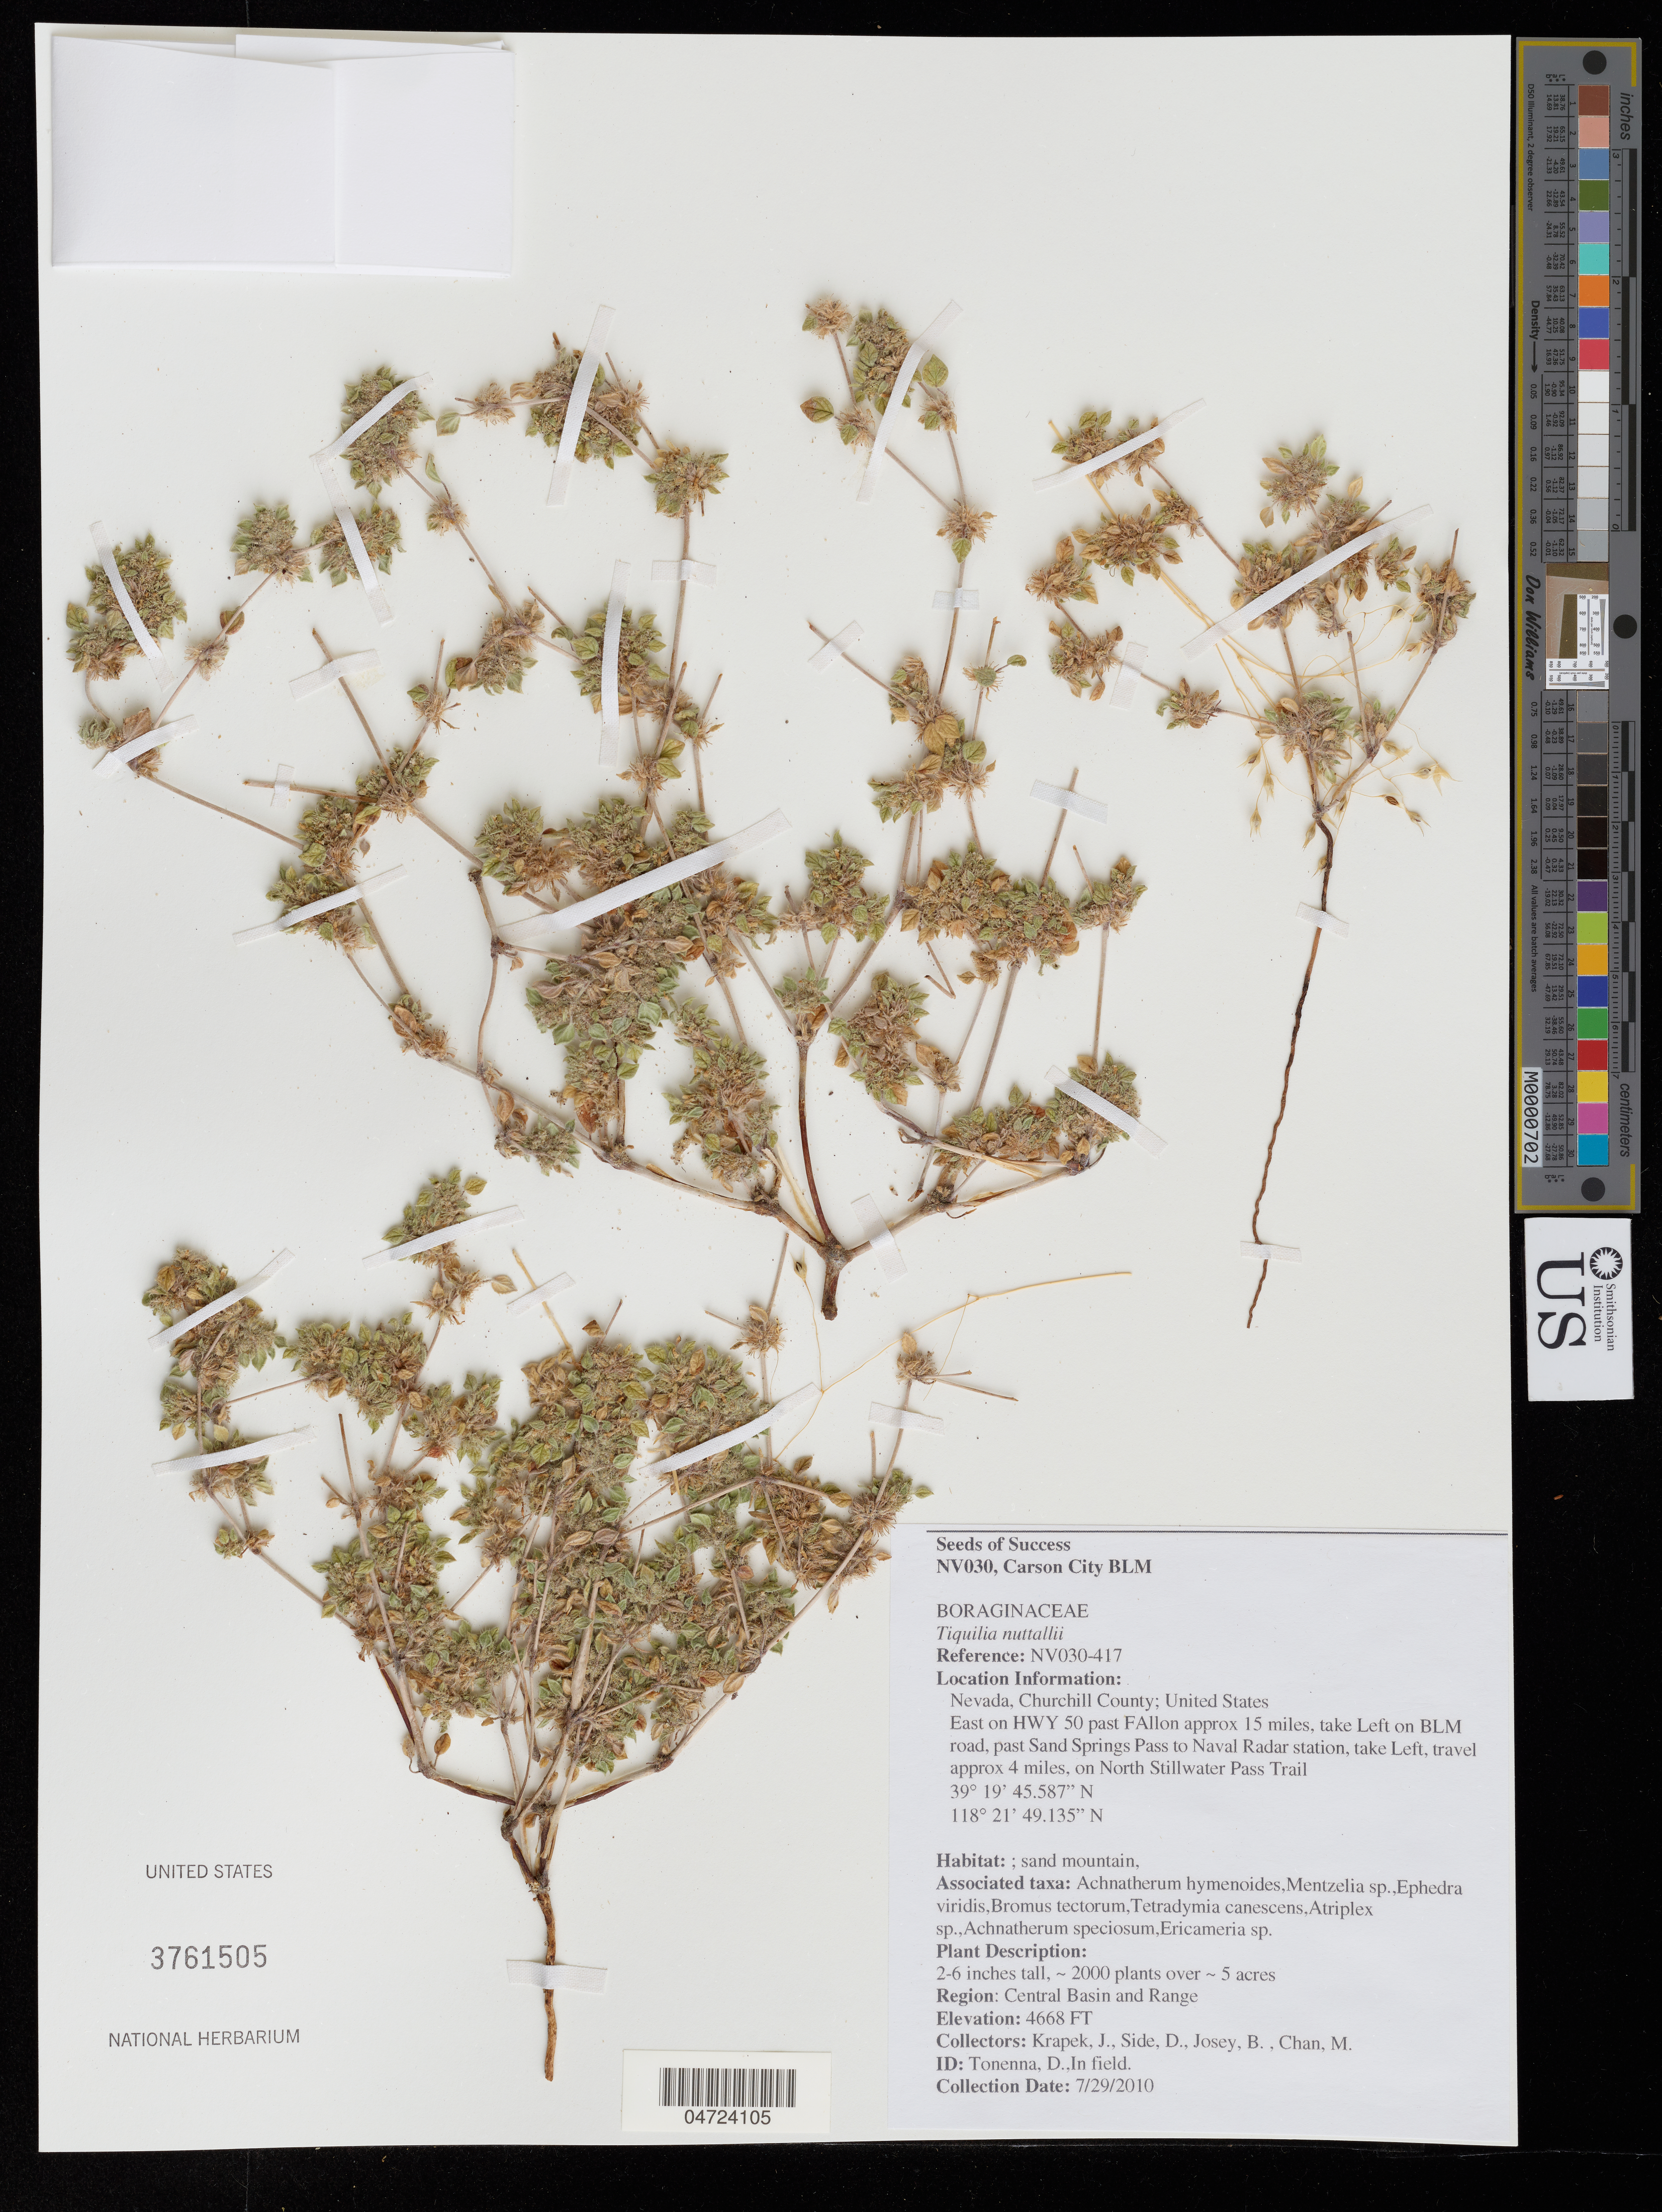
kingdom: Plantae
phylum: Tracheophyta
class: Magnoliopsida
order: Boraginales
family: Ehretiaceae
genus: Tiquilia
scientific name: Tiquilia nuttallii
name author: (Hook.) A.T. Richardson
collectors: J. Krapek, D. Sides, B. Josey & M. Chan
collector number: NV030-417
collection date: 2010-07-29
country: United States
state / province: Nevada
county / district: Churchill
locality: Churchill County. East on HWY 50 past Fallon approx 15 miles, take Left on BLM road, past Sand Springs Pass to Naval Radar station, take Left, travel approx. 4 miles, on North Stillwater Pass Trail.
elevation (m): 1423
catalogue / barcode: US 3761505